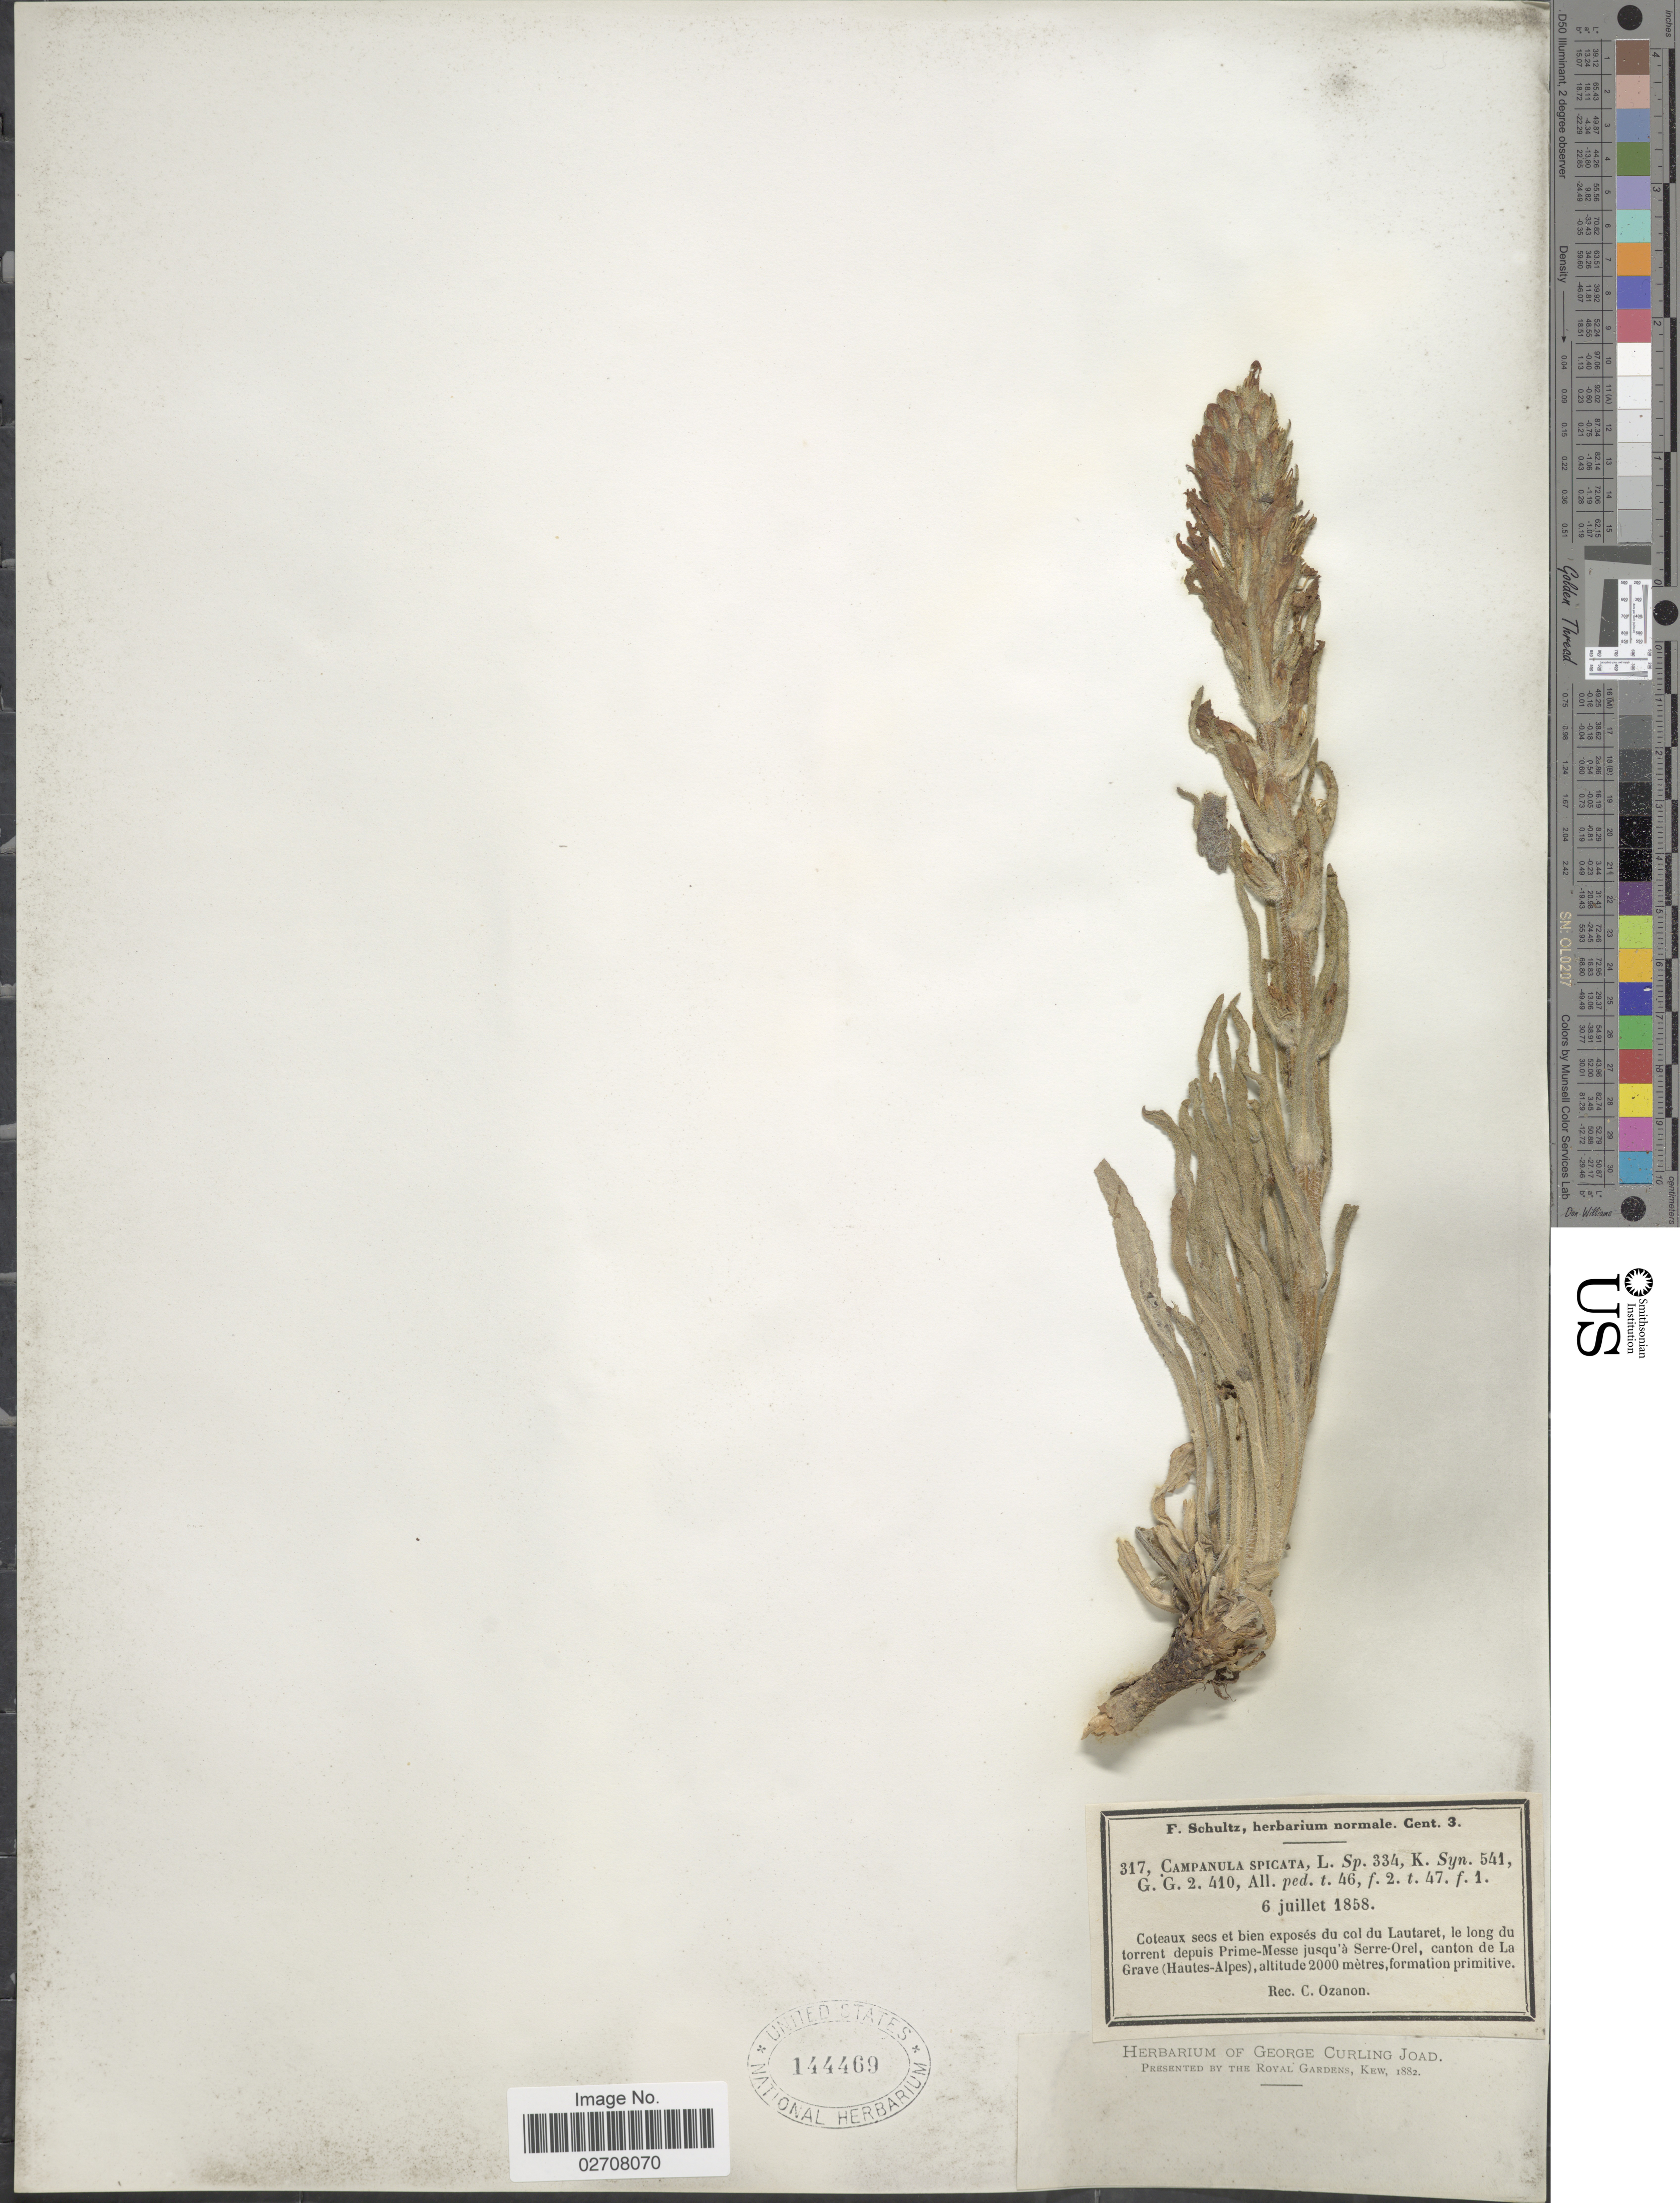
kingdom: Plantae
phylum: Tracheophyta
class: Magnoliopsida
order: Asterales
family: Campanulaceae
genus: Campanula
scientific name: Campanula spicata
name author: L.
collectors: F. Schultz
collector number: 317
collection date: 1858-07-06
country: France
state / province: Provence-Alpes-Côte d'Azur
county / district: Hautes-Alpes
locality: Coteaux secs et bien exposes du col du Lautaret, le long du torrent depuis Prime-Messe Jusqu a Serre Orel, canton de La Grave (Hautes-Alpes)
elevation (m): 2000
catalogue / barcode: US 144469